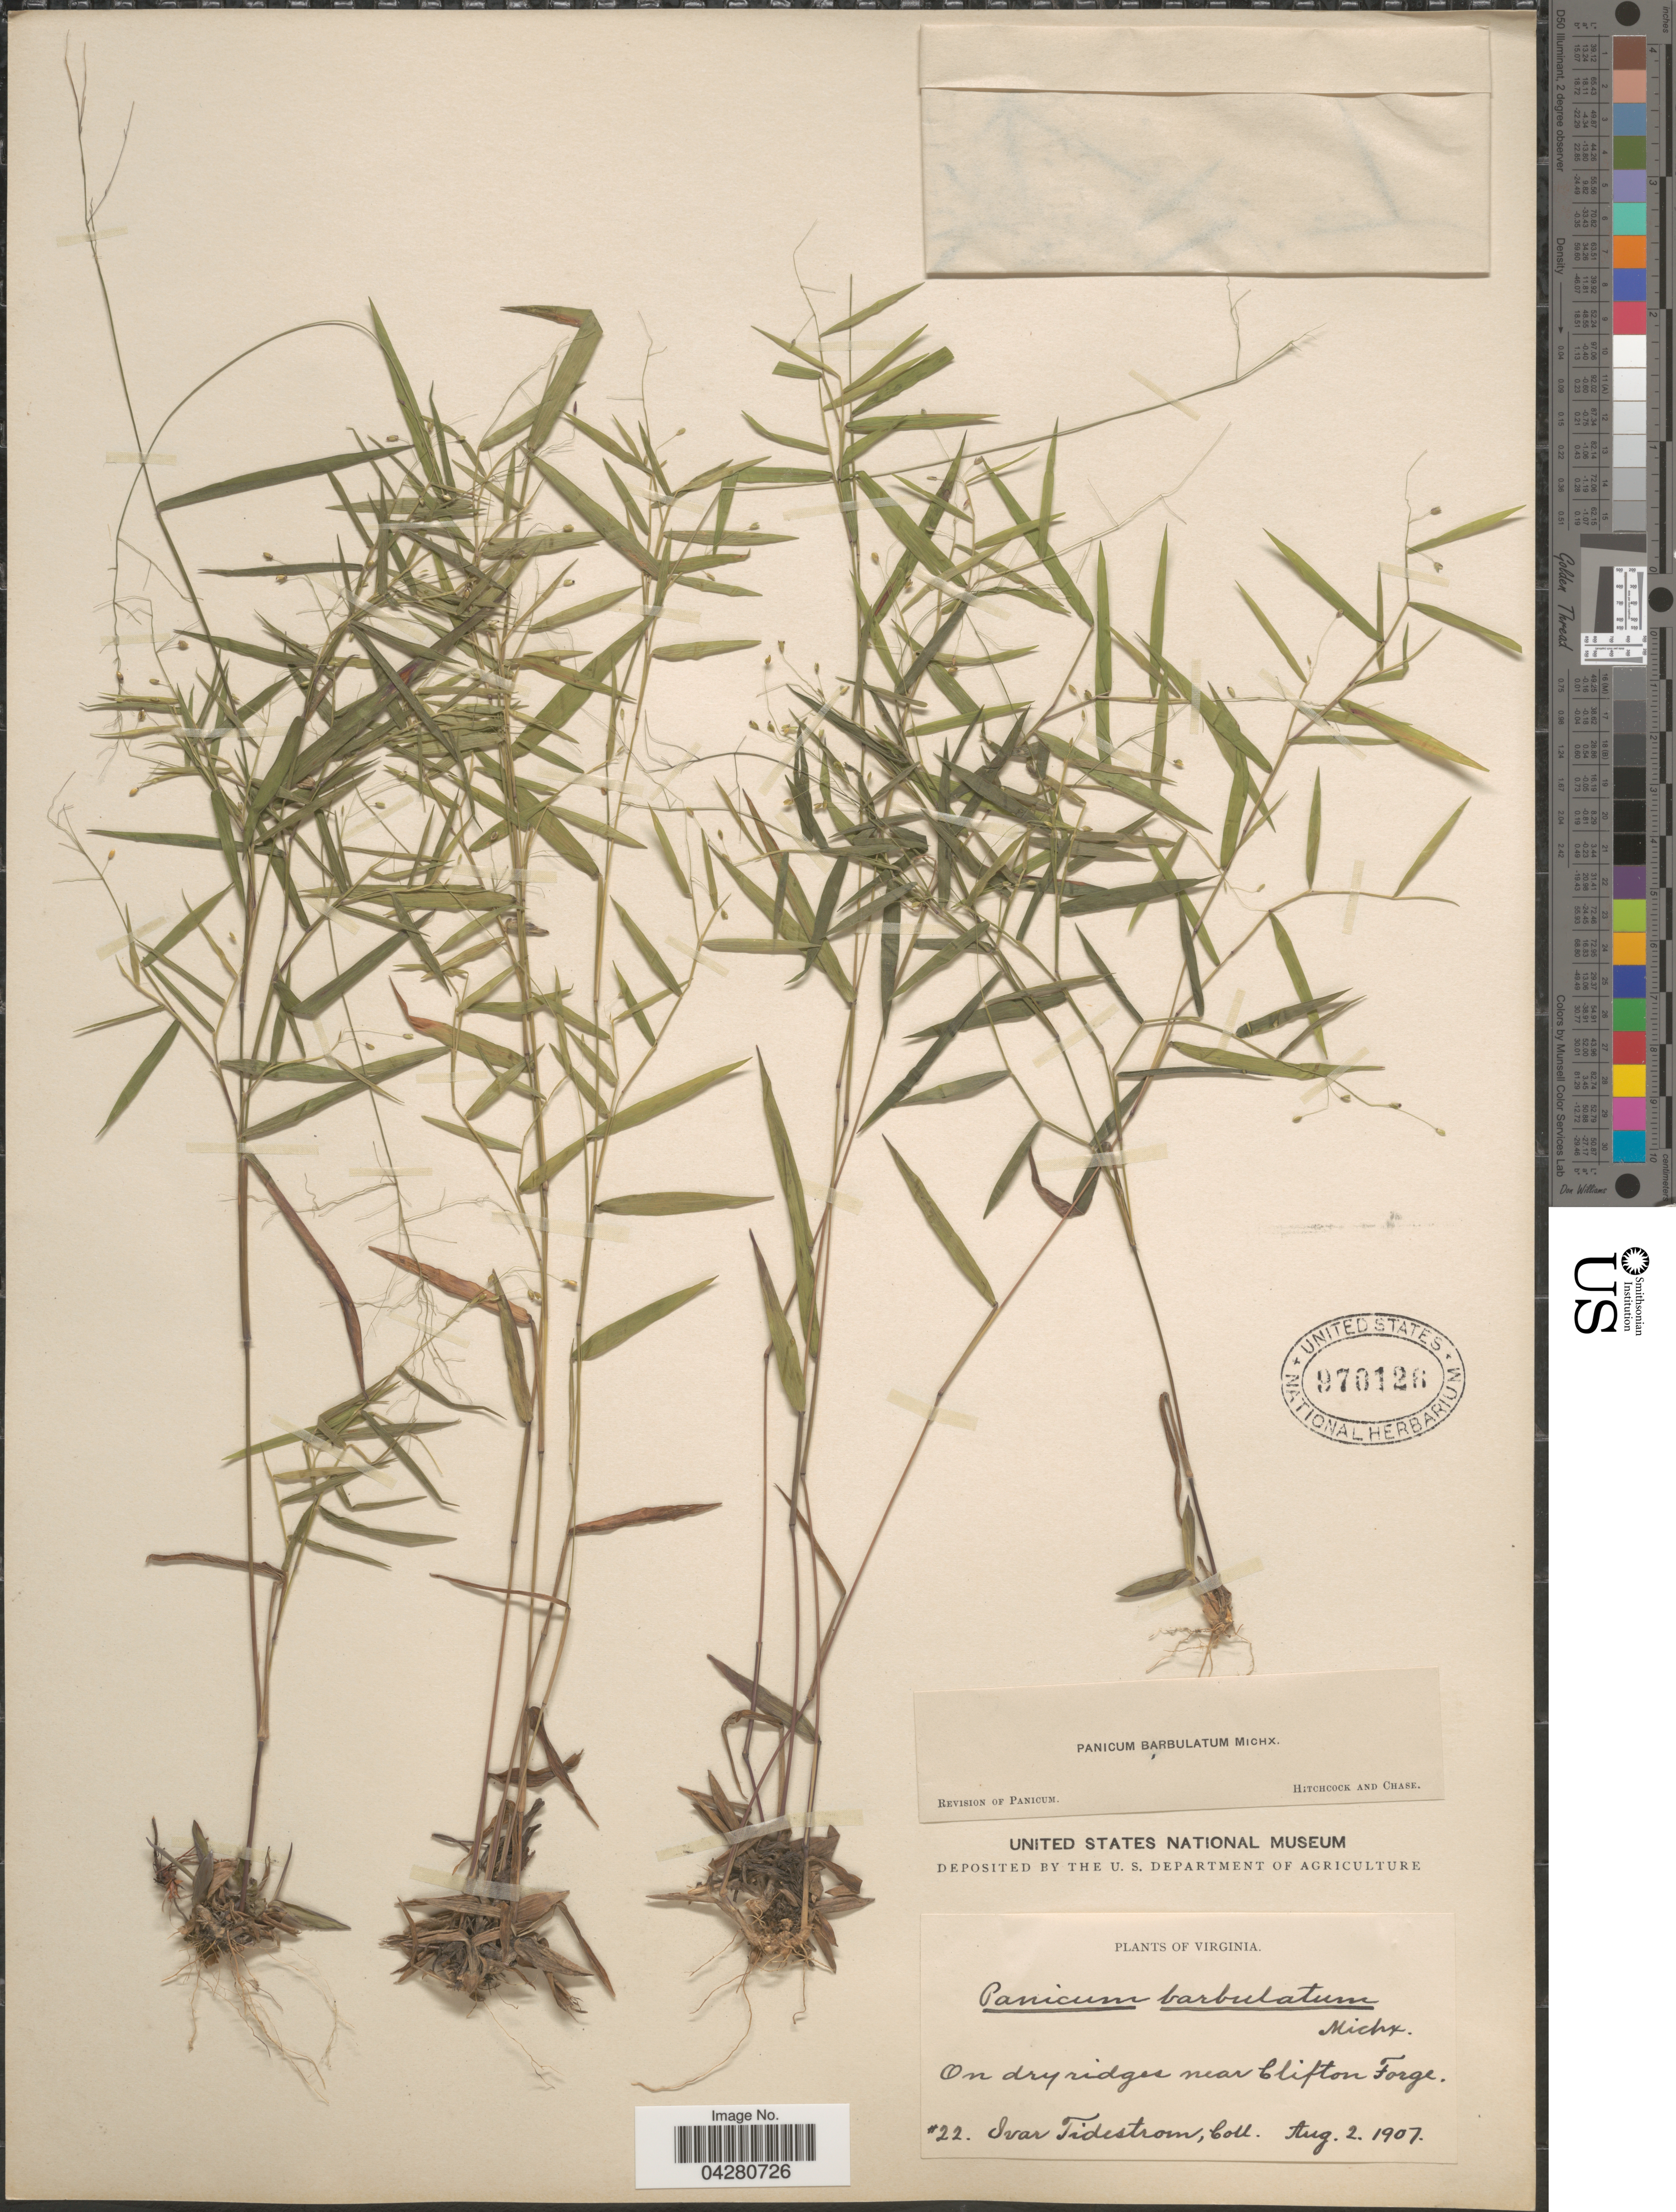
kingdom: Plantae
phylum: Tracheophyta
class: Liliopsida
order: Poales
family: Poaceae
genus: Dichanthelium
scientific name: Dichanthelium dichotomum var. dichotomum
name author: (L.) Gould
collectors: I. F. Tidestrom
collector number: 22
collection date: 1907-08-02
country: United States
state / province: Virginia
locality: On dry ridges near Clifton Forge.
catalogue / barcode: US 970126